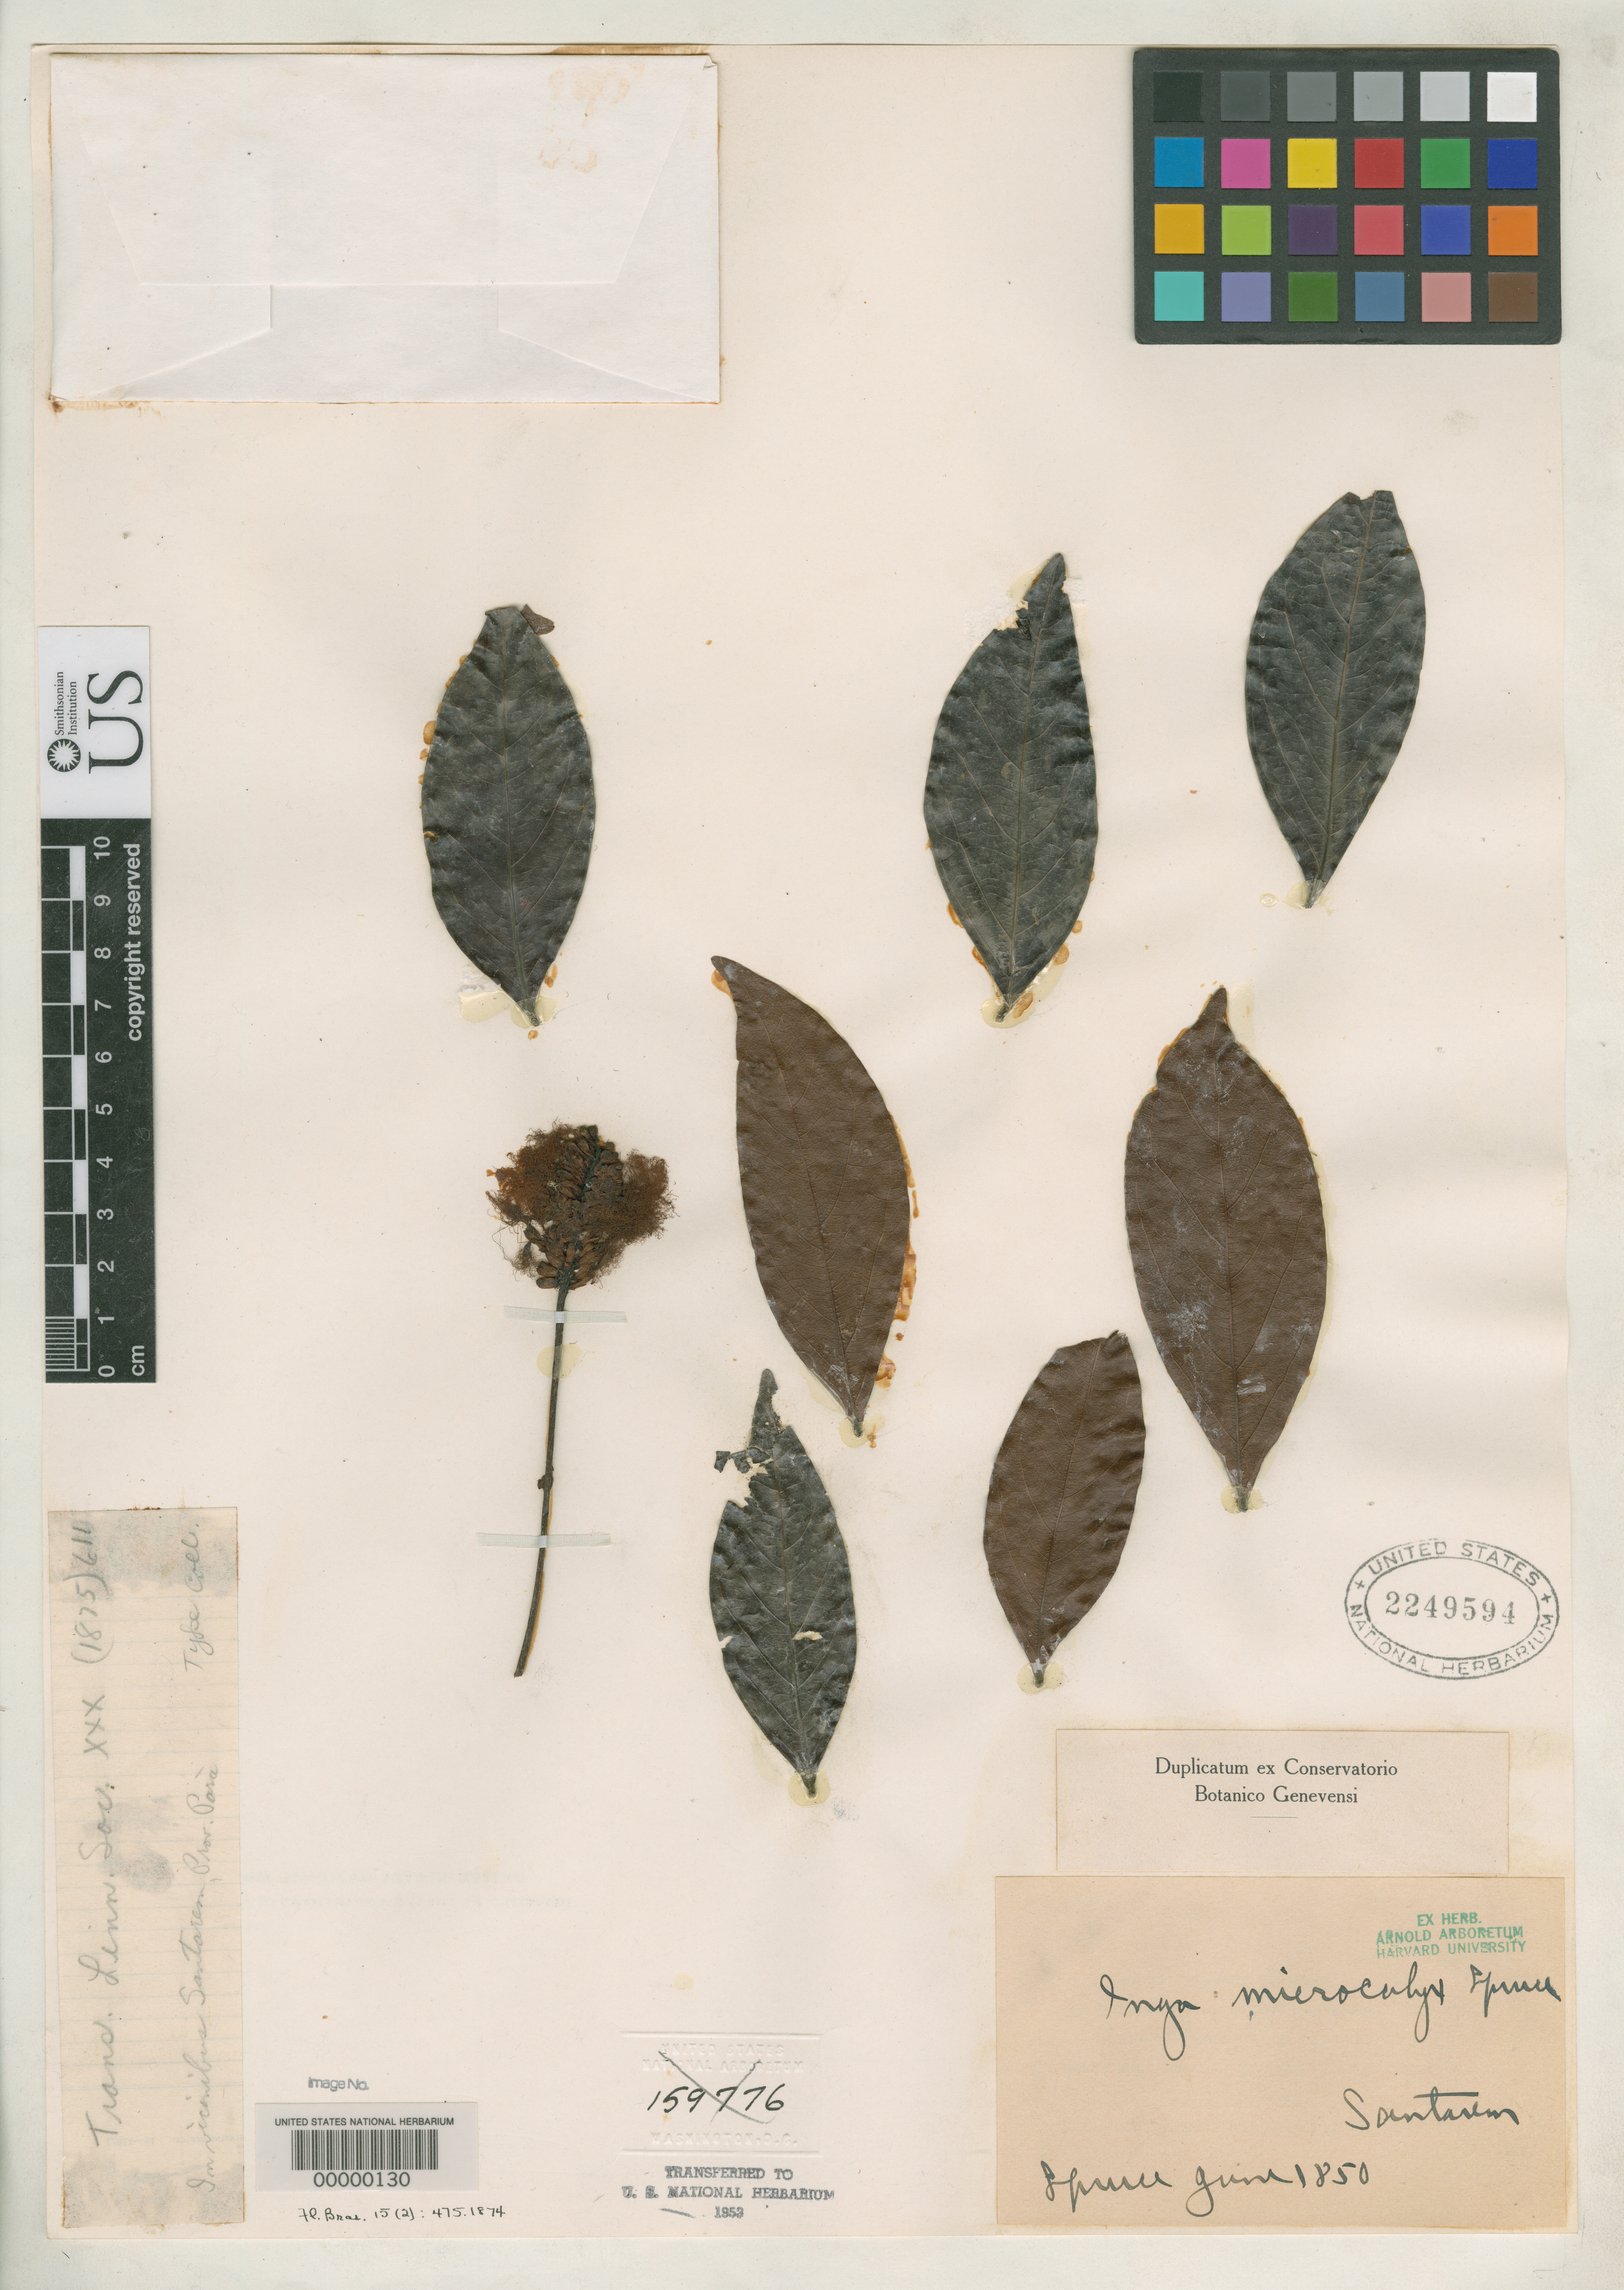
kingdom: Plantae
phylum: Tracheophyta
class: Magnoliopsida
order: Fabales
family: Fabaceae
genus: Inga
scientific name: Inga microcalyx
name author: Spruce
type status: Type Collection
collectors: R. Spruce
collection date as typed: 1850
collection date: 1850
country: Brazil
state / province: Pará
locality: Santarem.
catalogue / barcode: US 2249594